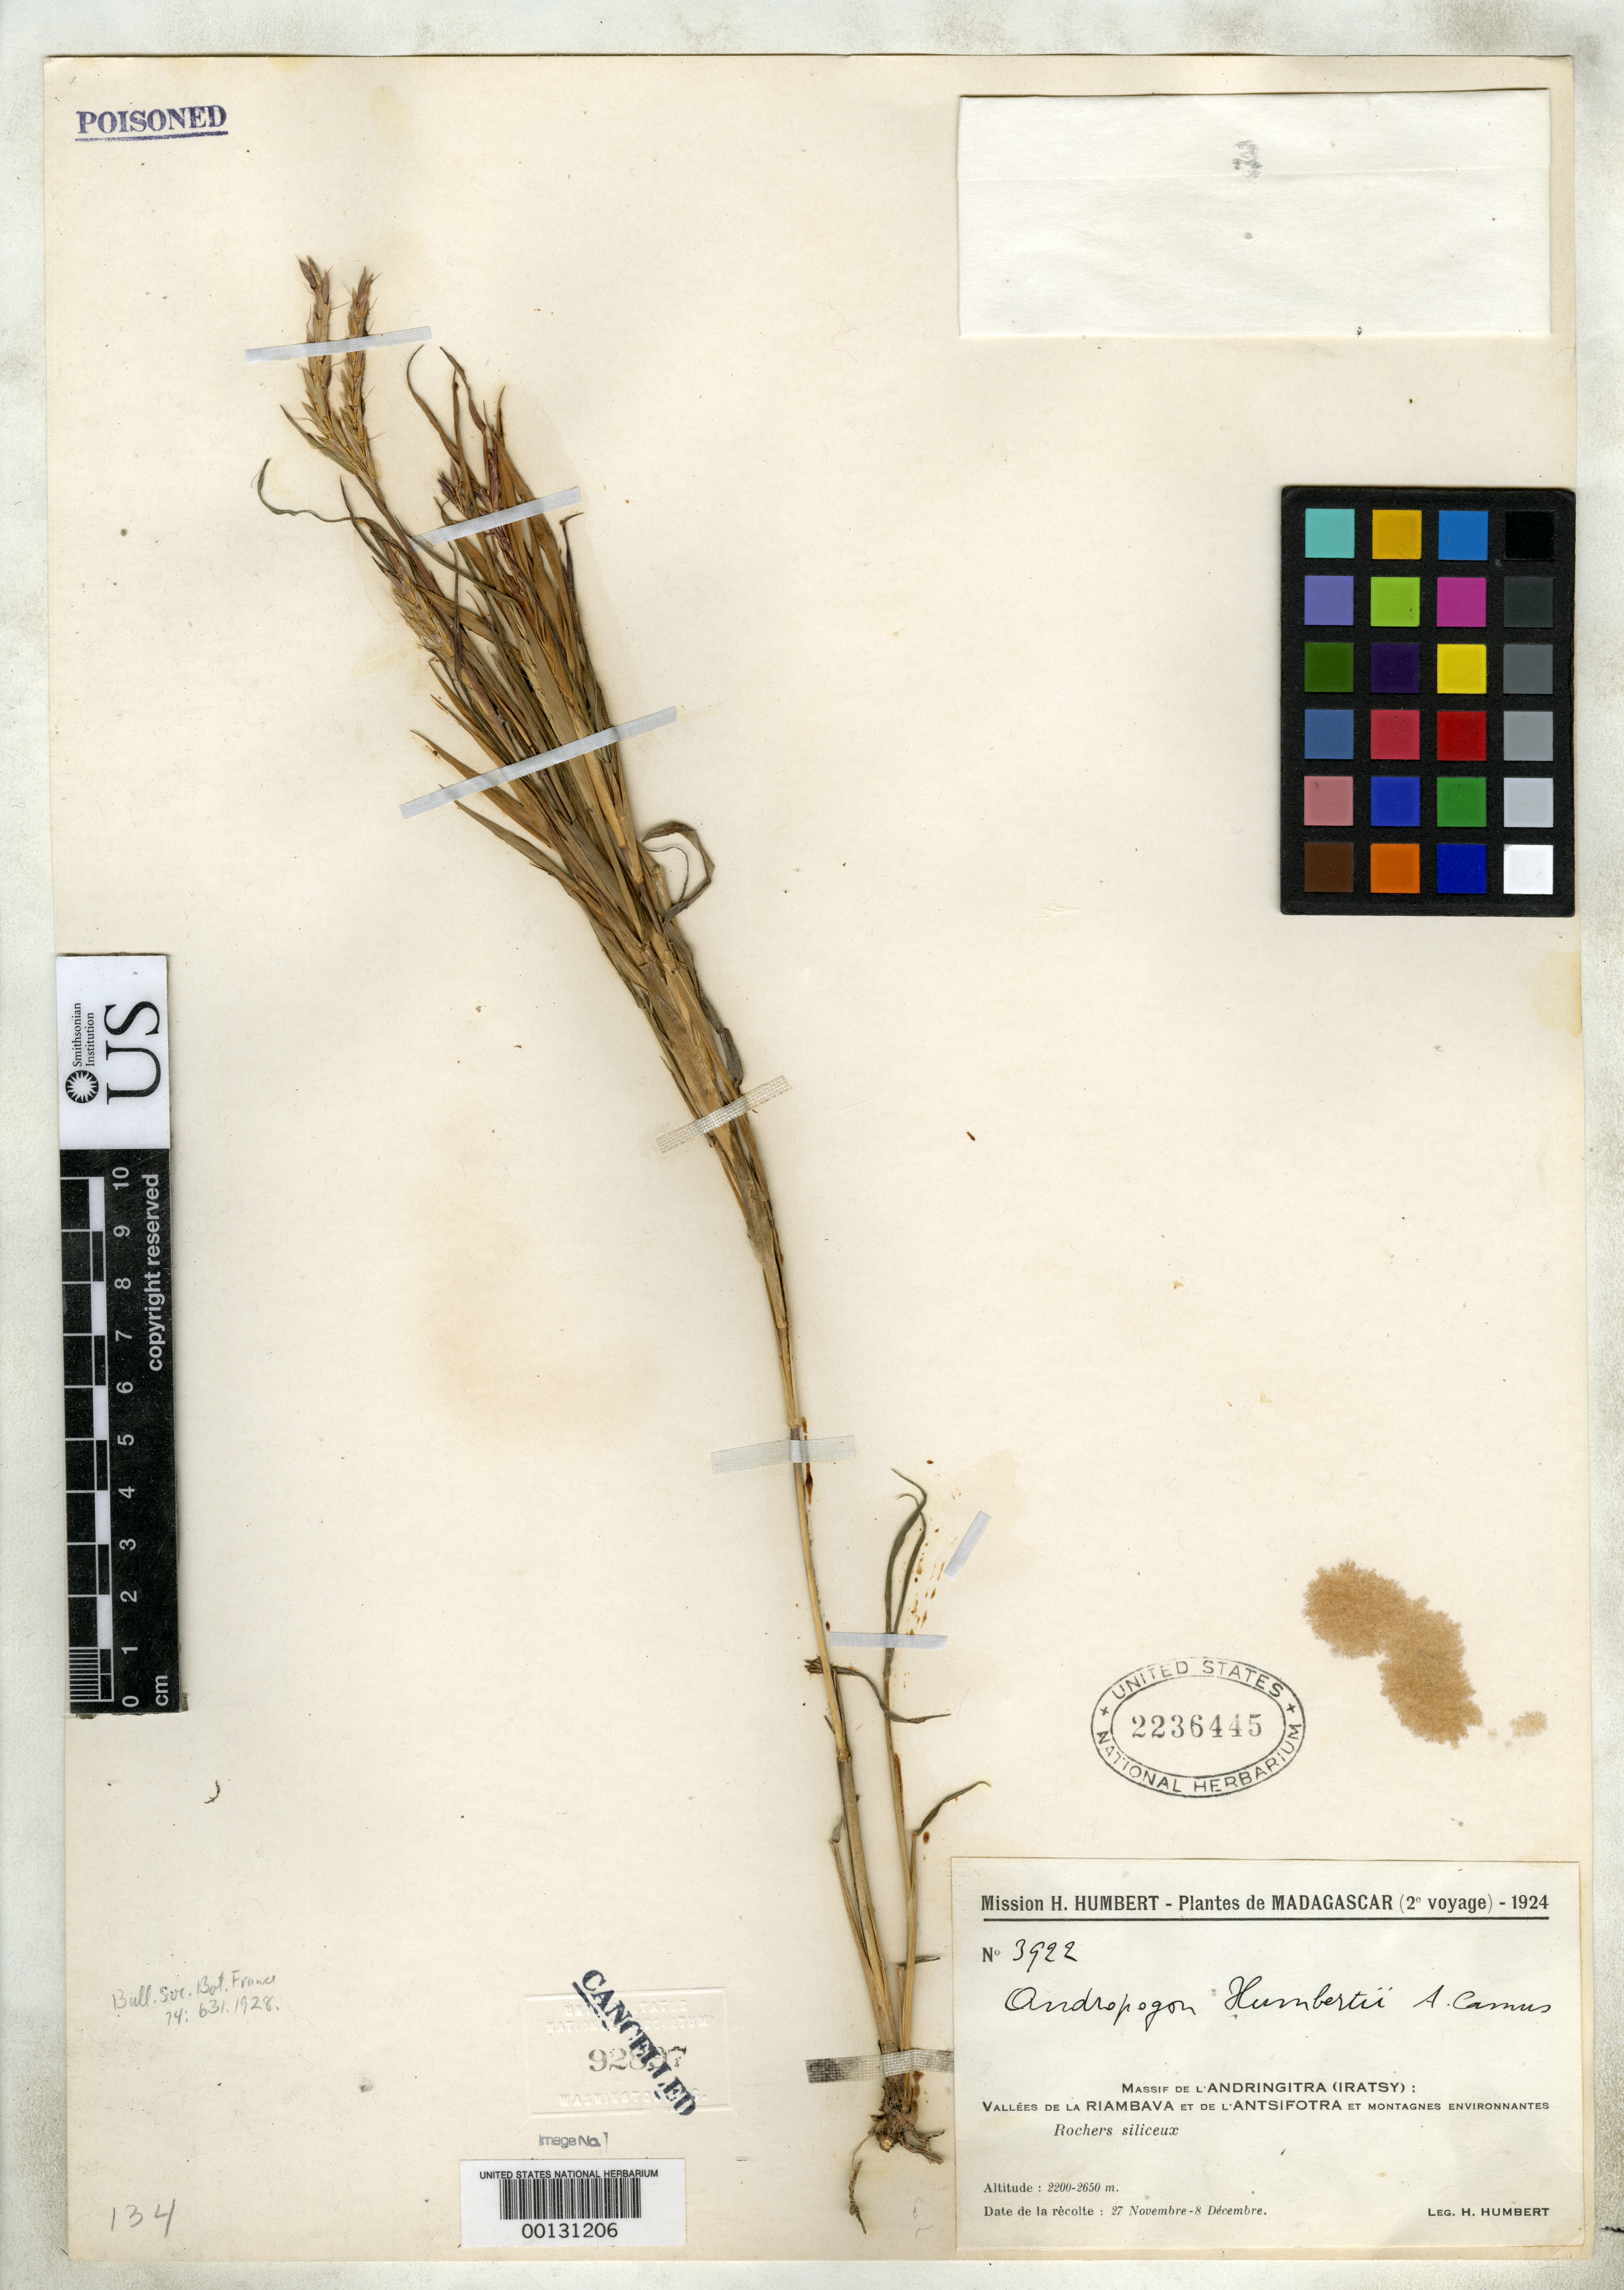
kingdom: Plantae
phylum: Tracheophyta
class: Liliopsida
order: Poales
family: Poaceae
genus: Andropogon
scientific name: Andropogon humbertii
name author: A. Camus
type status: Syntype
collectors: H. Humbert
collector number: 3922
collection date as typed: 27 Nov 1924 to 08 Dec 1924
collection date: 1924-11-27/1924-12-08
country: Madagascar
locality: Massif de L'Andringitra (Iratsy) vallees de La Riambava et de L'Antsifotra.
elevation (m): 2200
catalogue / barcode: US 2236445